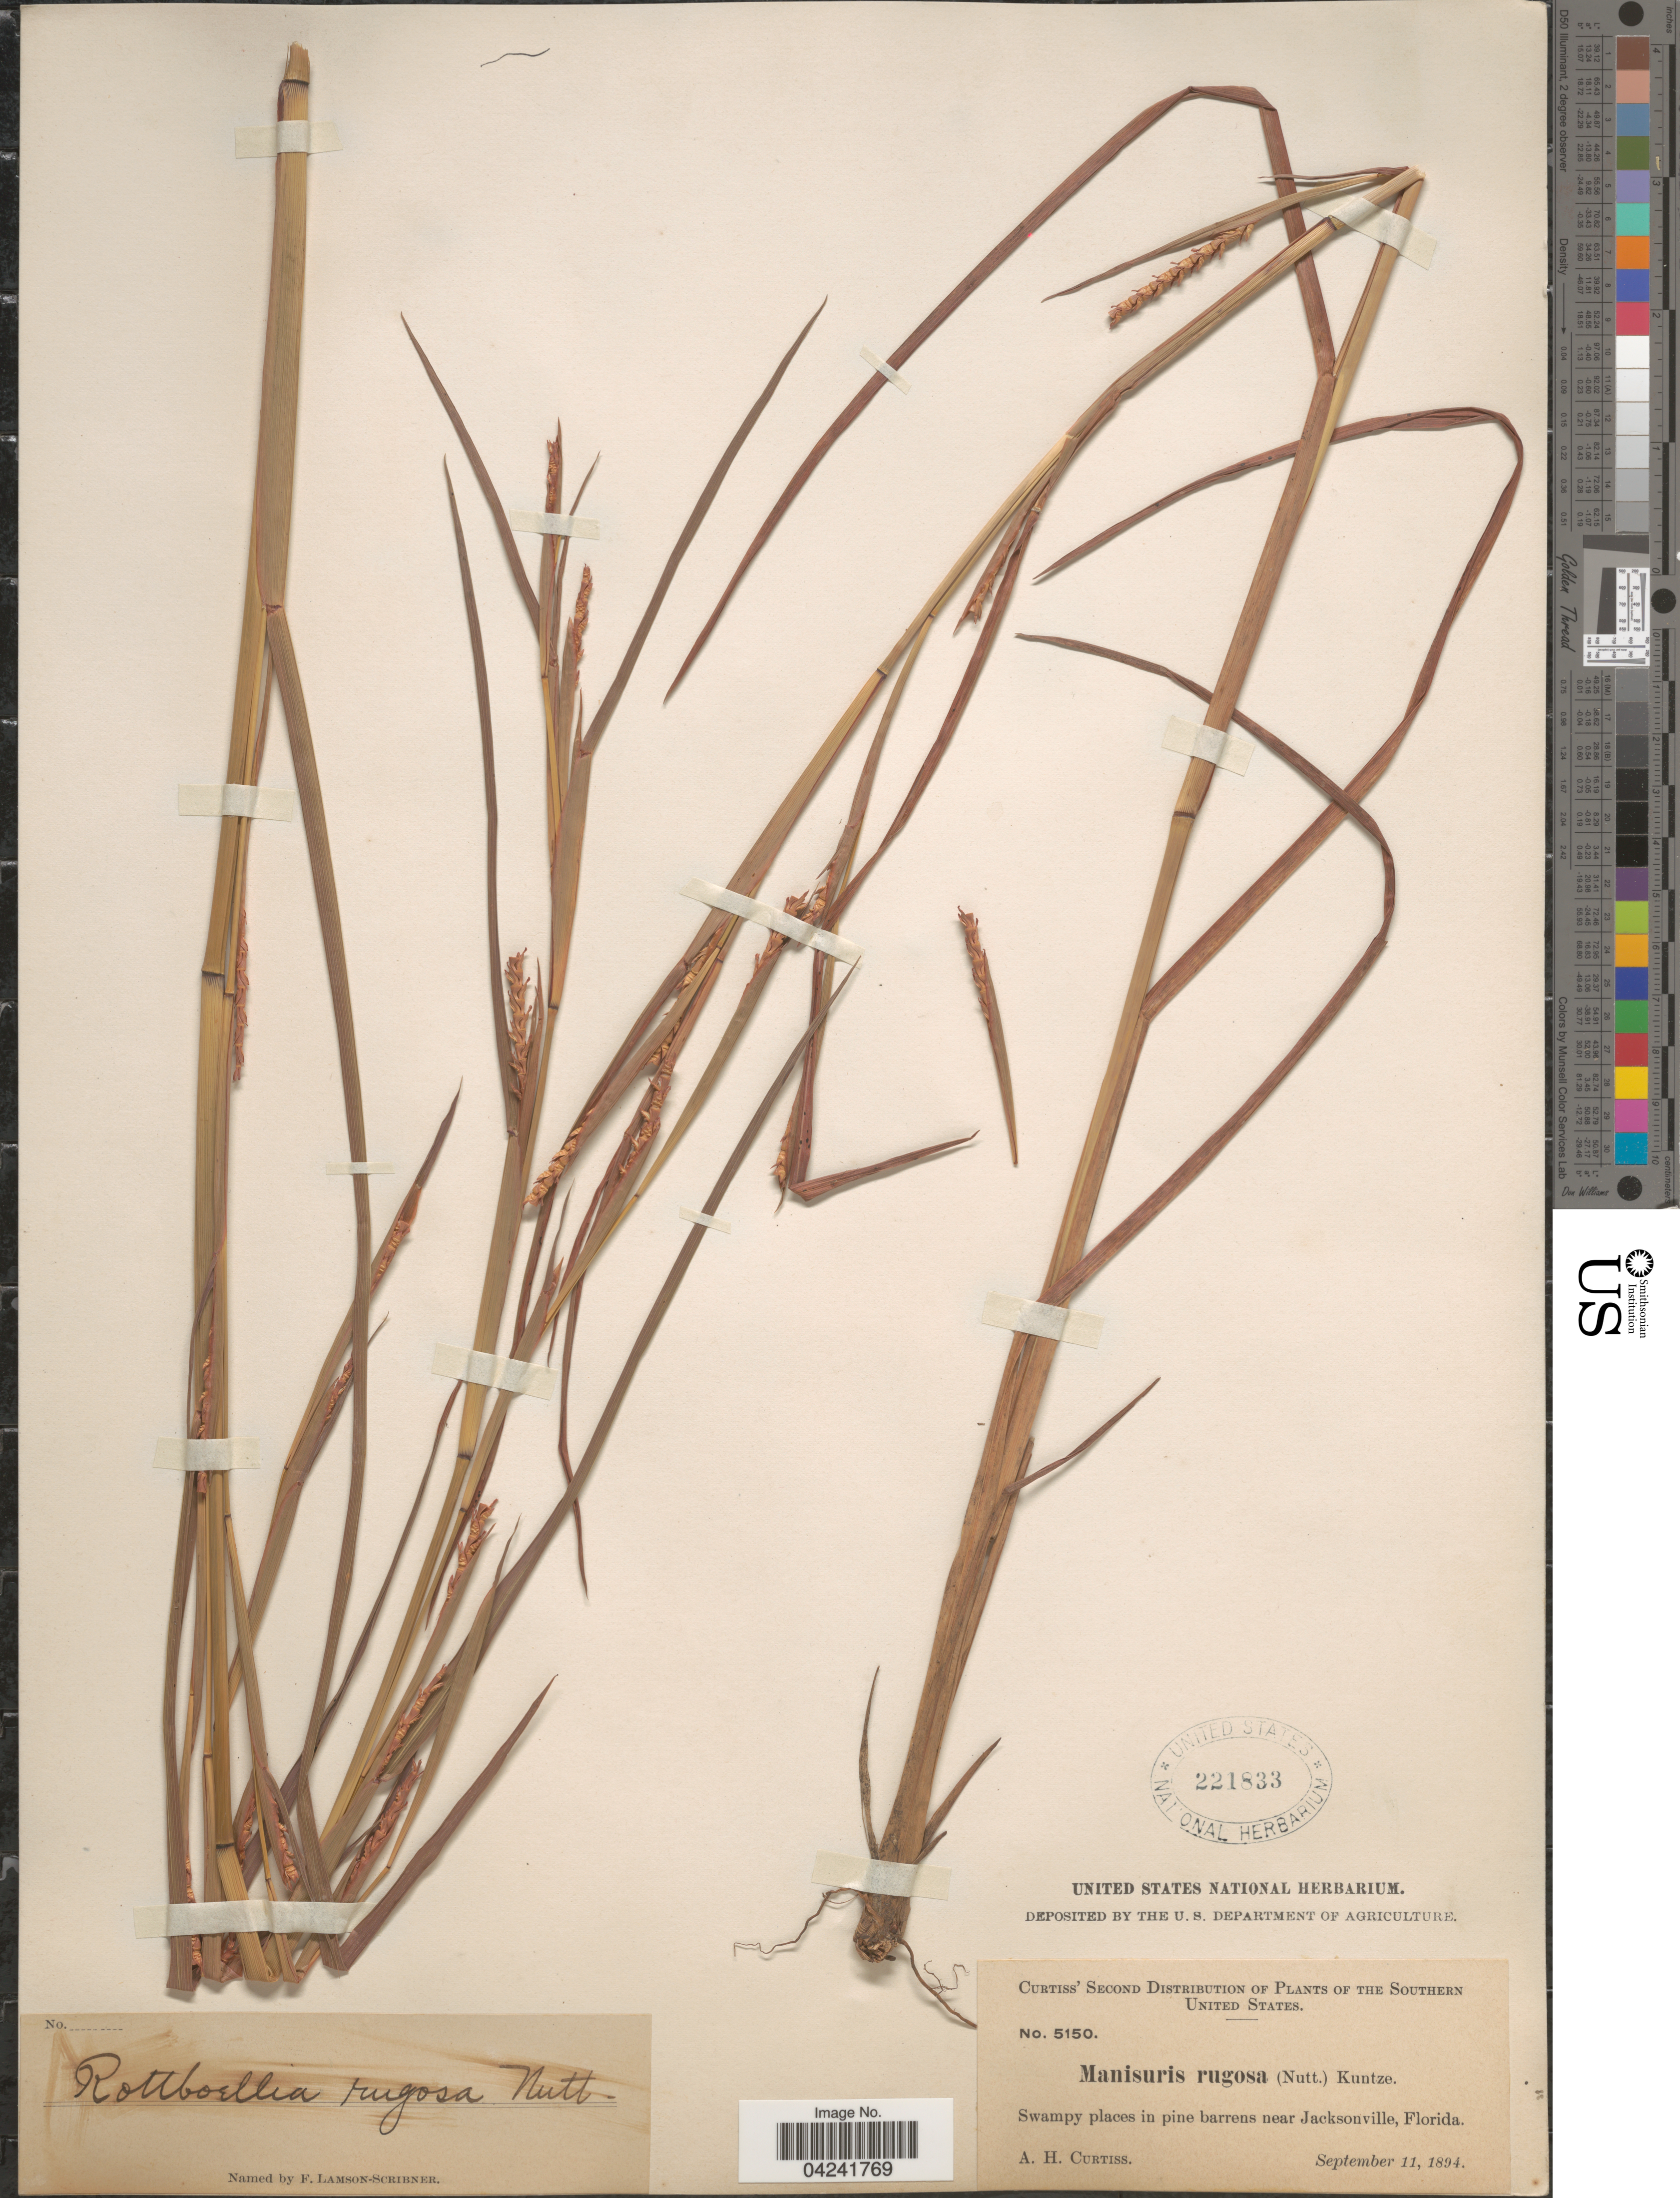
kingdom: Plantae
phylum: Tracheophyta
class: Liliopsida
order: Poales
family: Poaceae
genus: Mnesithea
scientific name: Mnesithea rugosa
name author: (Nutt.) de Koning & Sosef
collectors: A. H. Curtiss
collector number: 5150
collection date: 1894-09-11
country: United States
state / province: Florida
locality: Southern United States. Swampy places in pine barrens near Jacksonville.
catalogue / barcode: US 221833